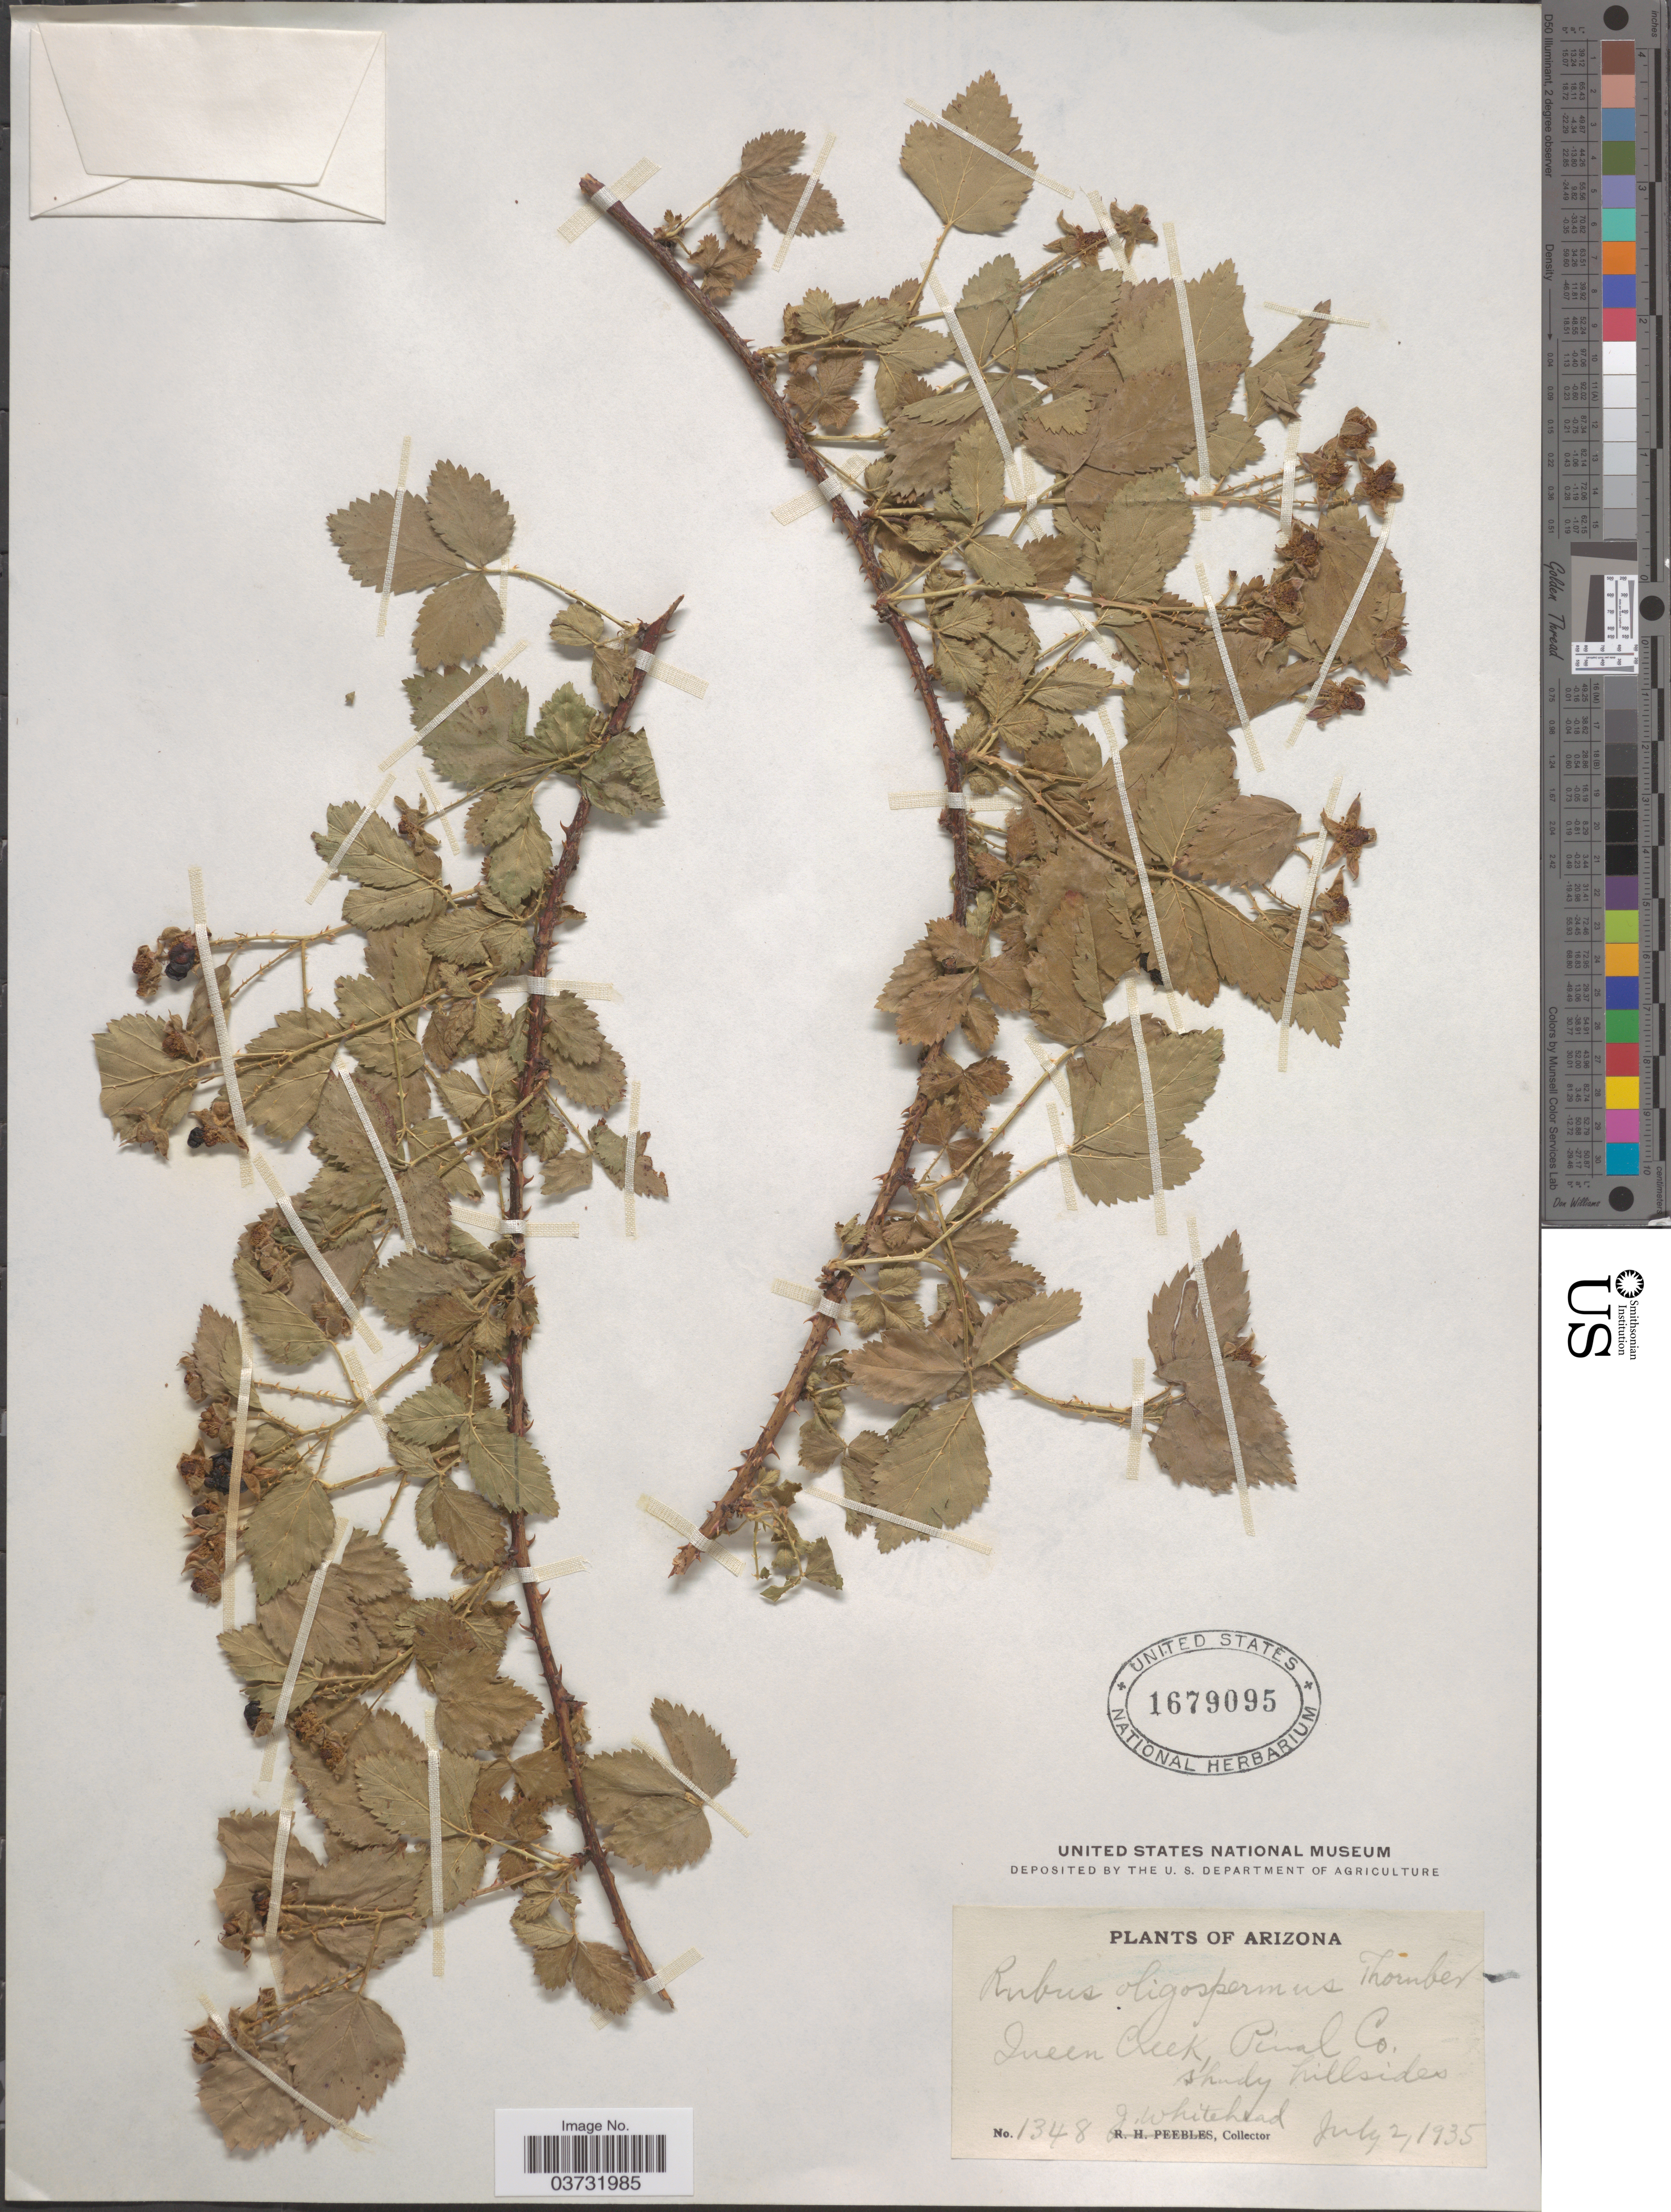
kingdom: Plantae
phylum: Tracheophyta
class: Magnoliopsida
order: Rosales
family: Rosaceae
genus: Rubus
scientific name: Rubus oligospermus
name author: Thornber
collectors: J. Whitehead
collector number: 1348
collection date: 1935-07-02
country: United States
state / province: Arizona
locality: Queen Creek, Pinal Co.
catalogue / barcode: US 1679095